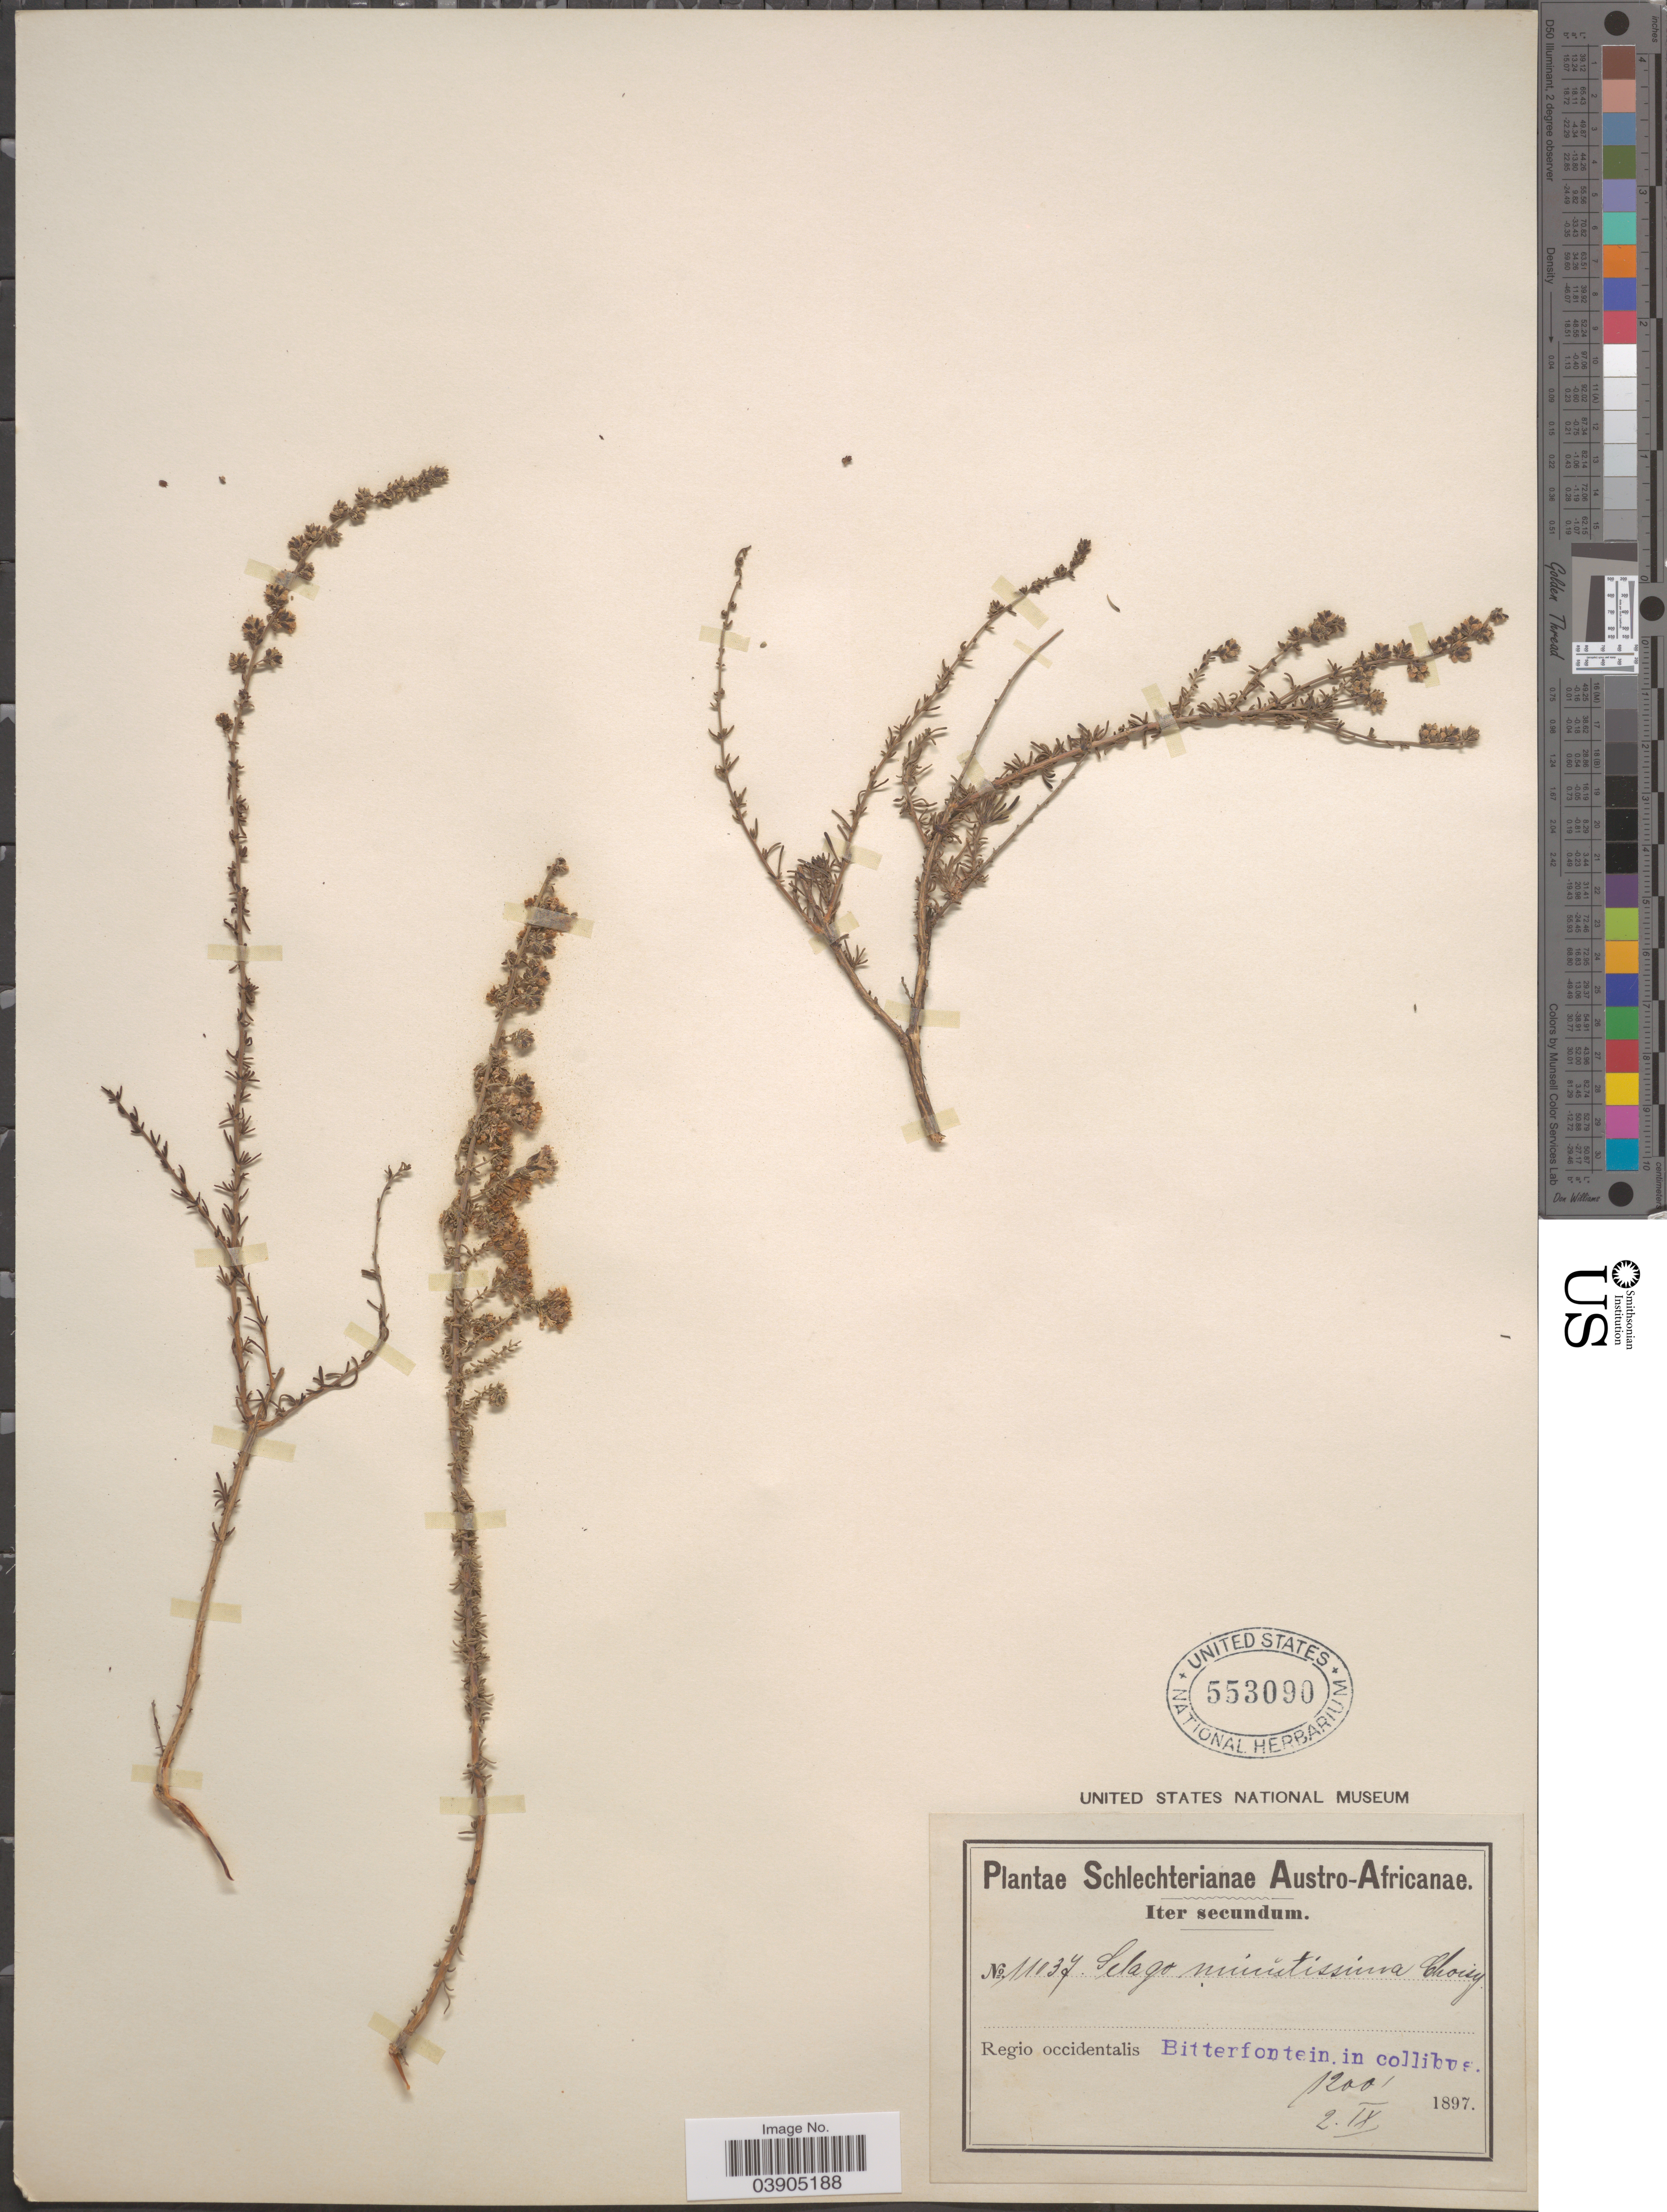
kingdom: Plantae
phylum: Tracheophyta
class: Magnoliopsida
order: Lamiales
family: Scrophulariaceae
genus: Selago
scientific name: Selago minutissima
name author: Choisy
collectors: Schlechter, --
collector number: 11037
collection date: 1897-09-02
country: South Africa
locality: Austro-Africanae. Regio occidentalis Bitterfontein in collibus.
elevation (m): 366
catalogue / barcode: US 553090